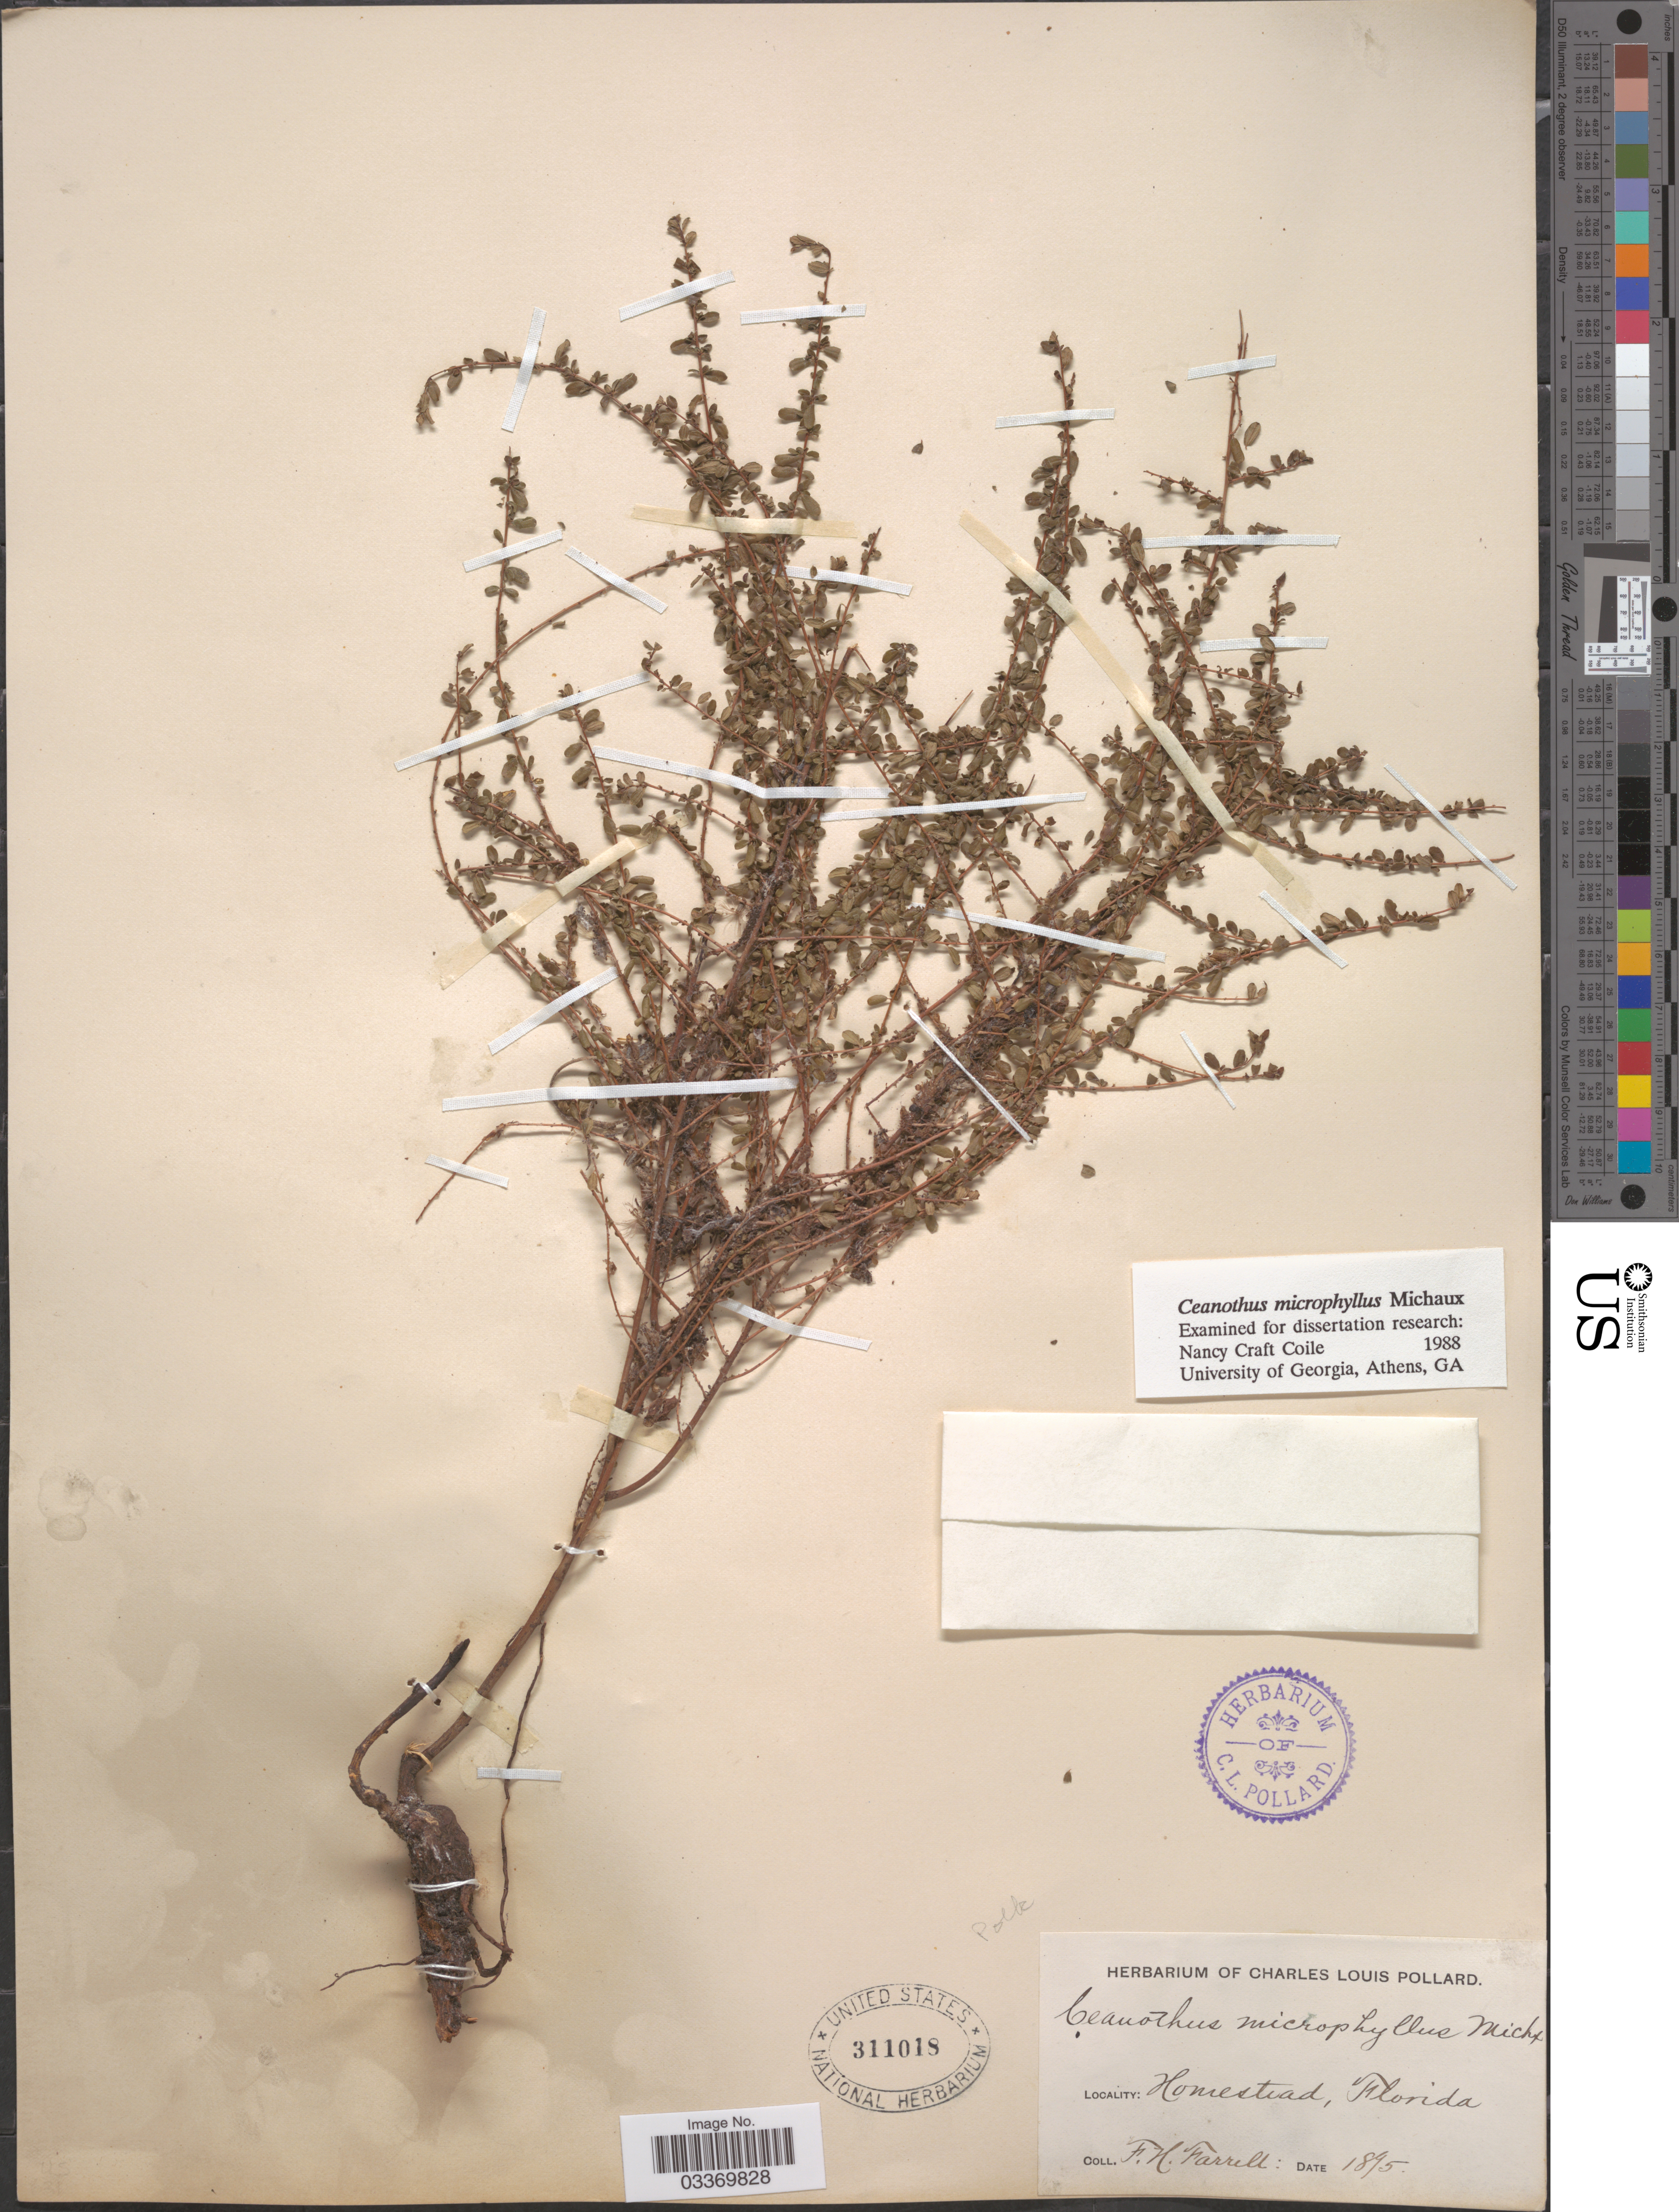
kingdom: Plantae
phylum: Tracheophyta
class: Magnoliopsida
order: Rosales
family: Rhamnaceae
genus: Ceanothus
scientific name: Ceanothus microphyllus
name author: Michx.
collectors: F. Farrell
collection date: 1895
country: United States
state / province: Florida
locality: Homestead, Polk.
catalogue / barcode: US 311018